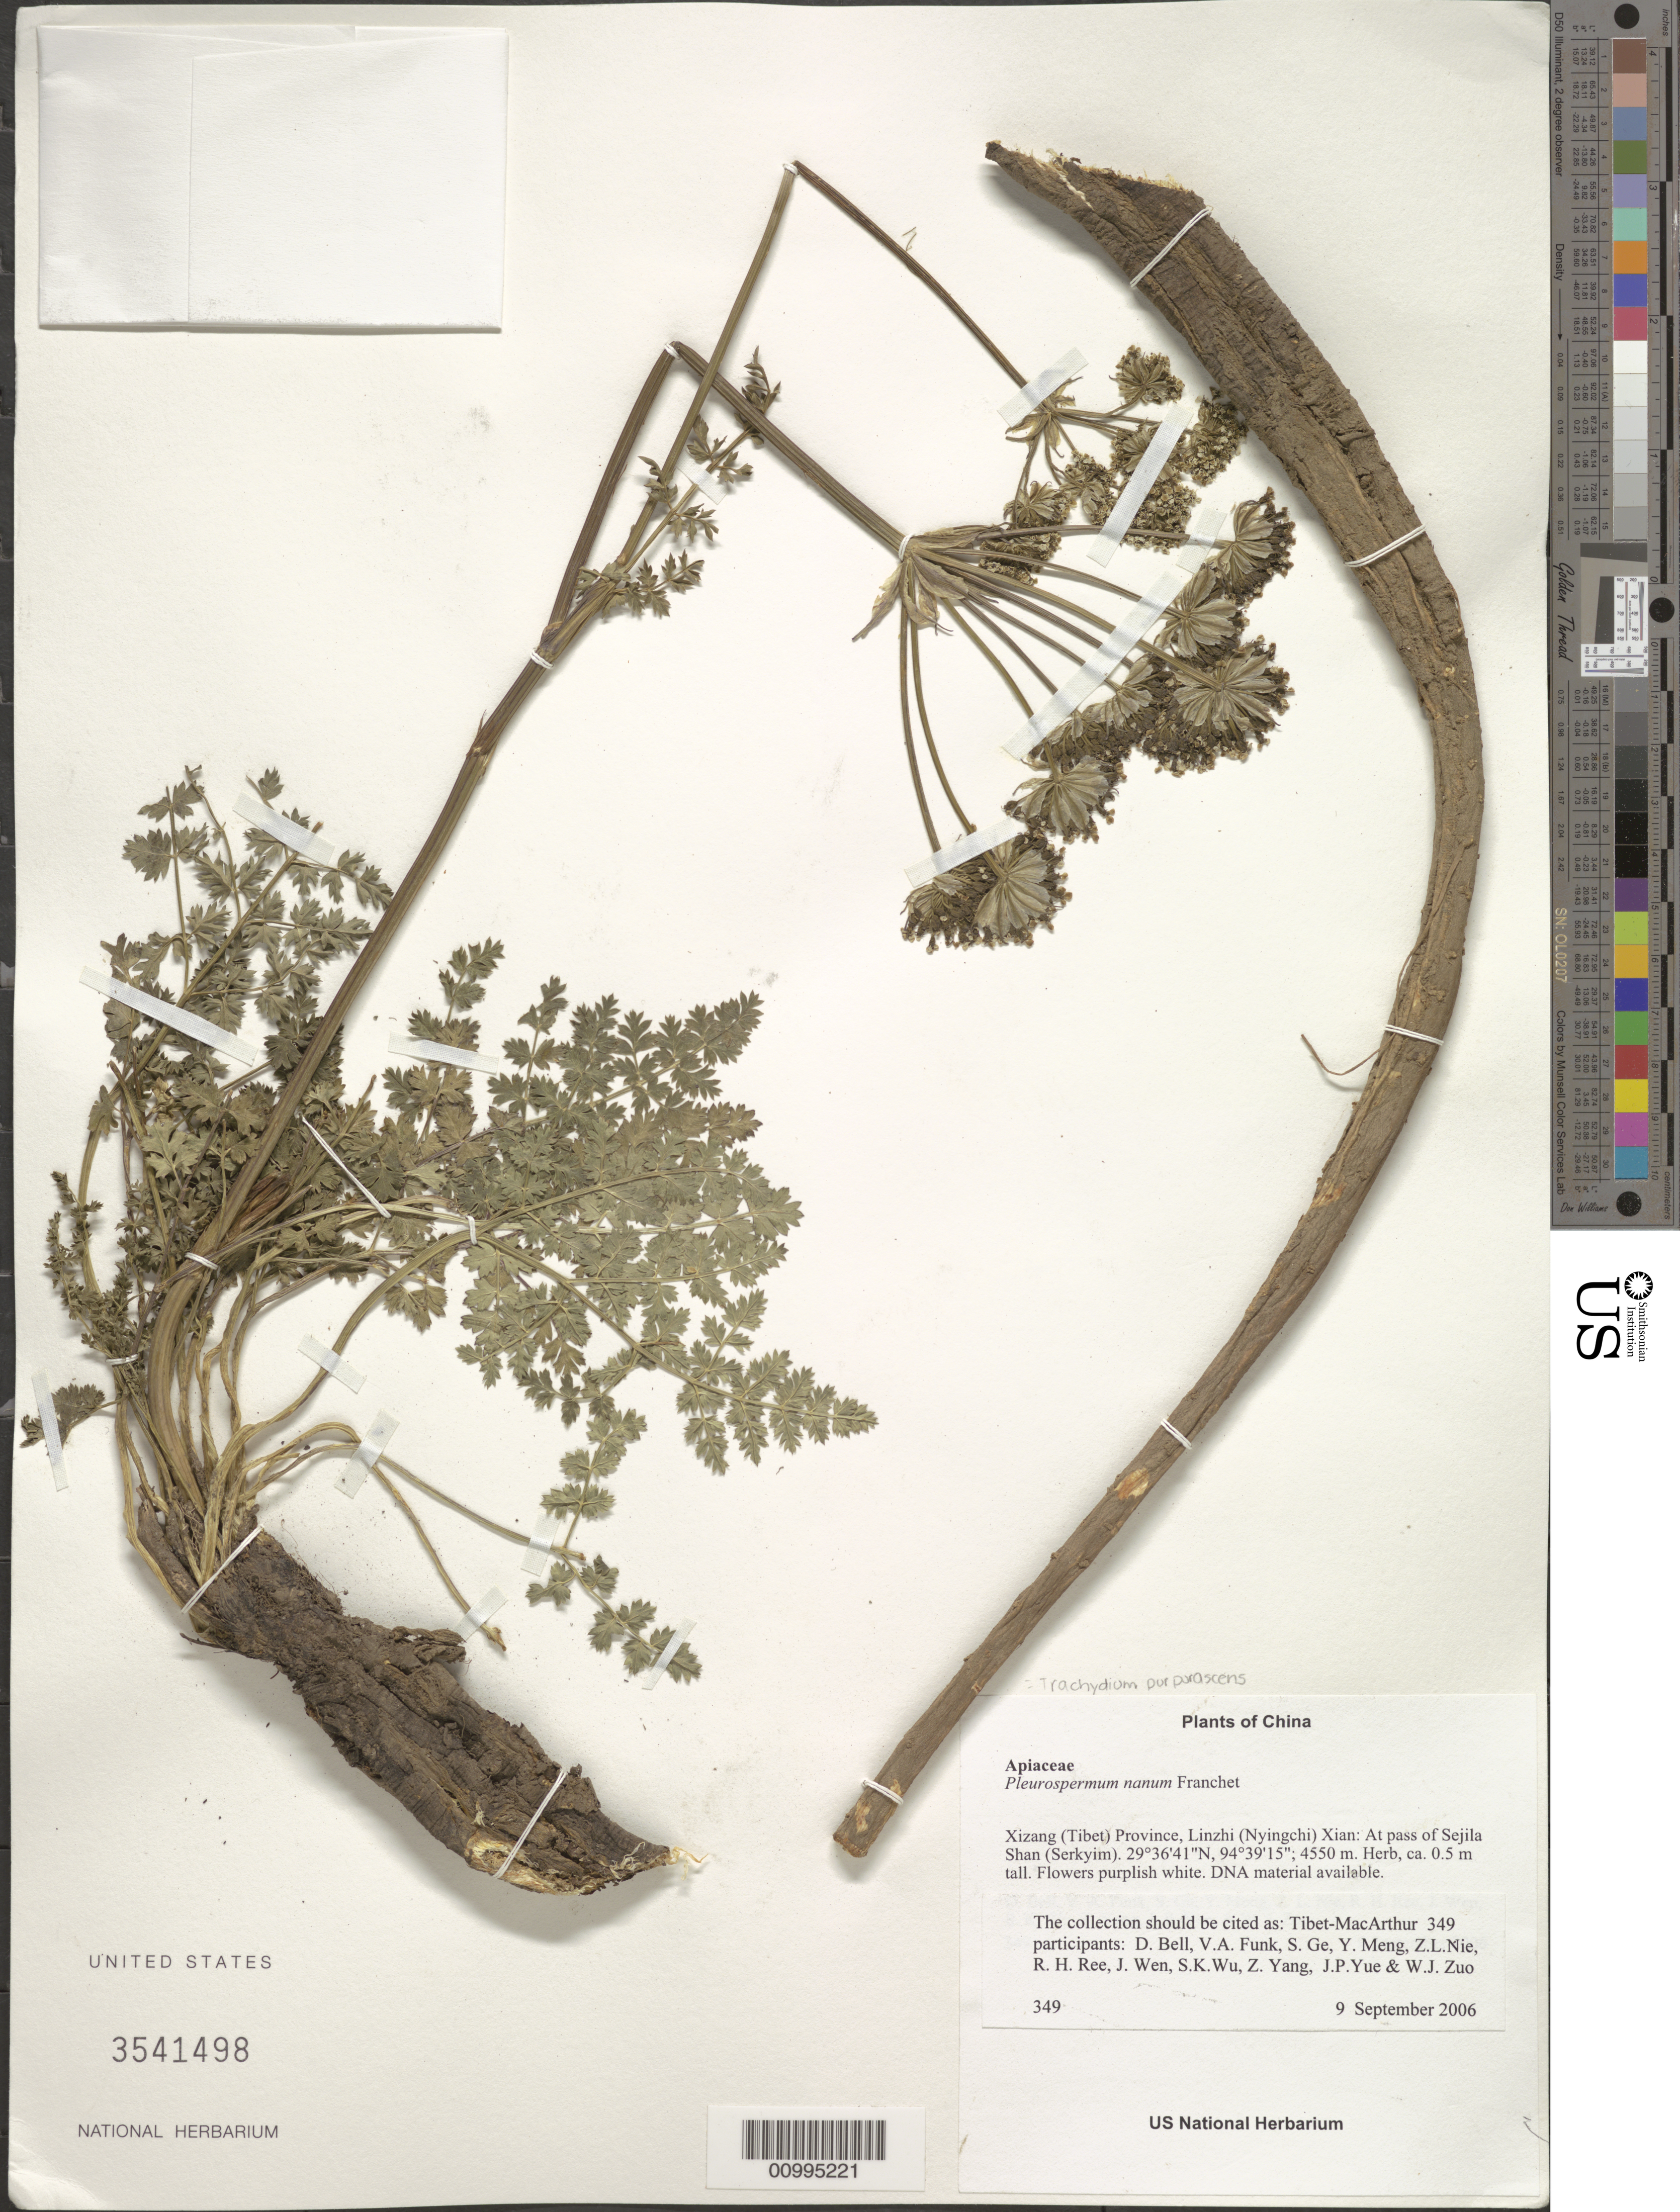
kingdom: Plantae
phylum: Tracheophyta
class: Magnoliopsida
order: Apiales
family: Apiaceae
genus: Pleurospermum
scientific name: Pleurospermum nanum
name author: Franch.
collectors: Tibet-MacArthur, D. A. Bell, V. Funk, S. Ge, Y. Meng, Z. Nie, R. Ree, J. Wen, S. K. Wu, Z. Yang, J. Yue & W. Zuo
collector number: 349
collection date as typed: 09 Sep 2006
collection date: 2006-09-09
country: China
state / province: Xizang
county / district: Linzhi (Nyingchi) Xian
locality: At pass of Sejila Shan (Serkyim).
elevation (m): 4550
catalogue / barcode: US 3541498